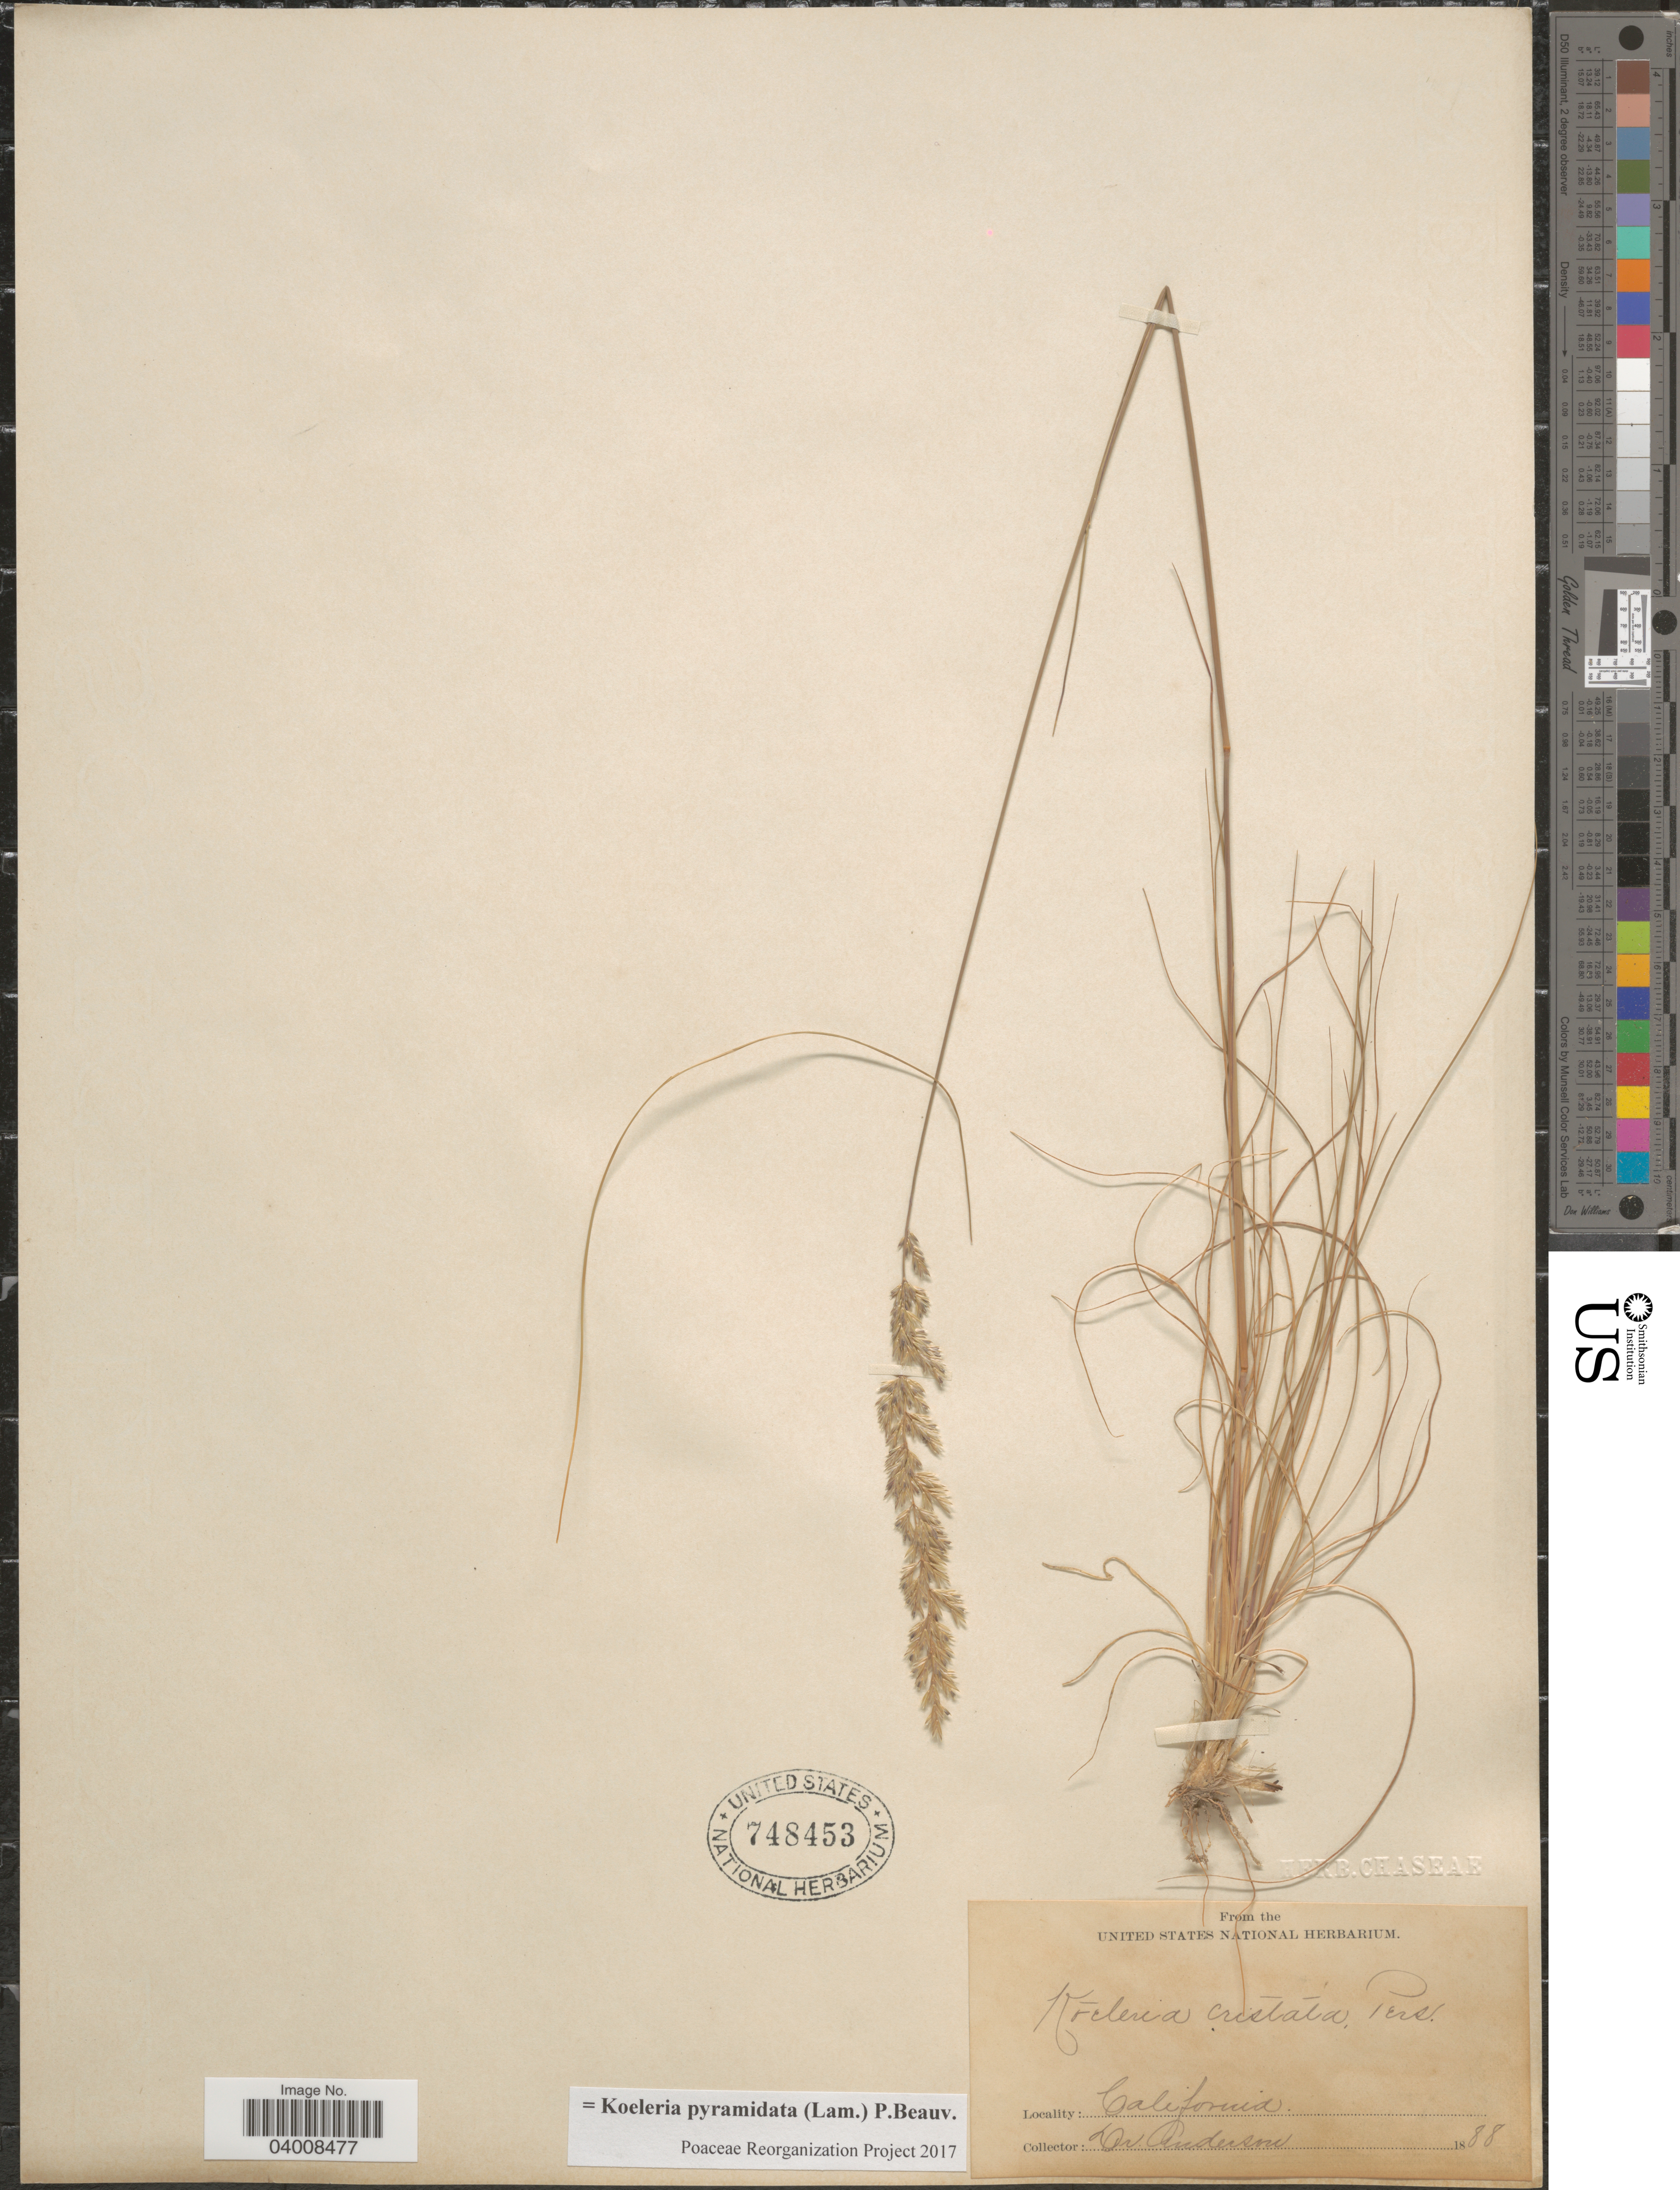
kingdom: Plantae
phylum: Tracheophyta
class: Liliopsida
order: Poales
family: Poaceae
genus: Koeleria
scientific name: Koeleria pyramidata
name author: (Lam.) P. Beauv.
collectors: -. Anderson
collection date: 1888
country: United States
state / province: California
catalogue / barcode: US 748453